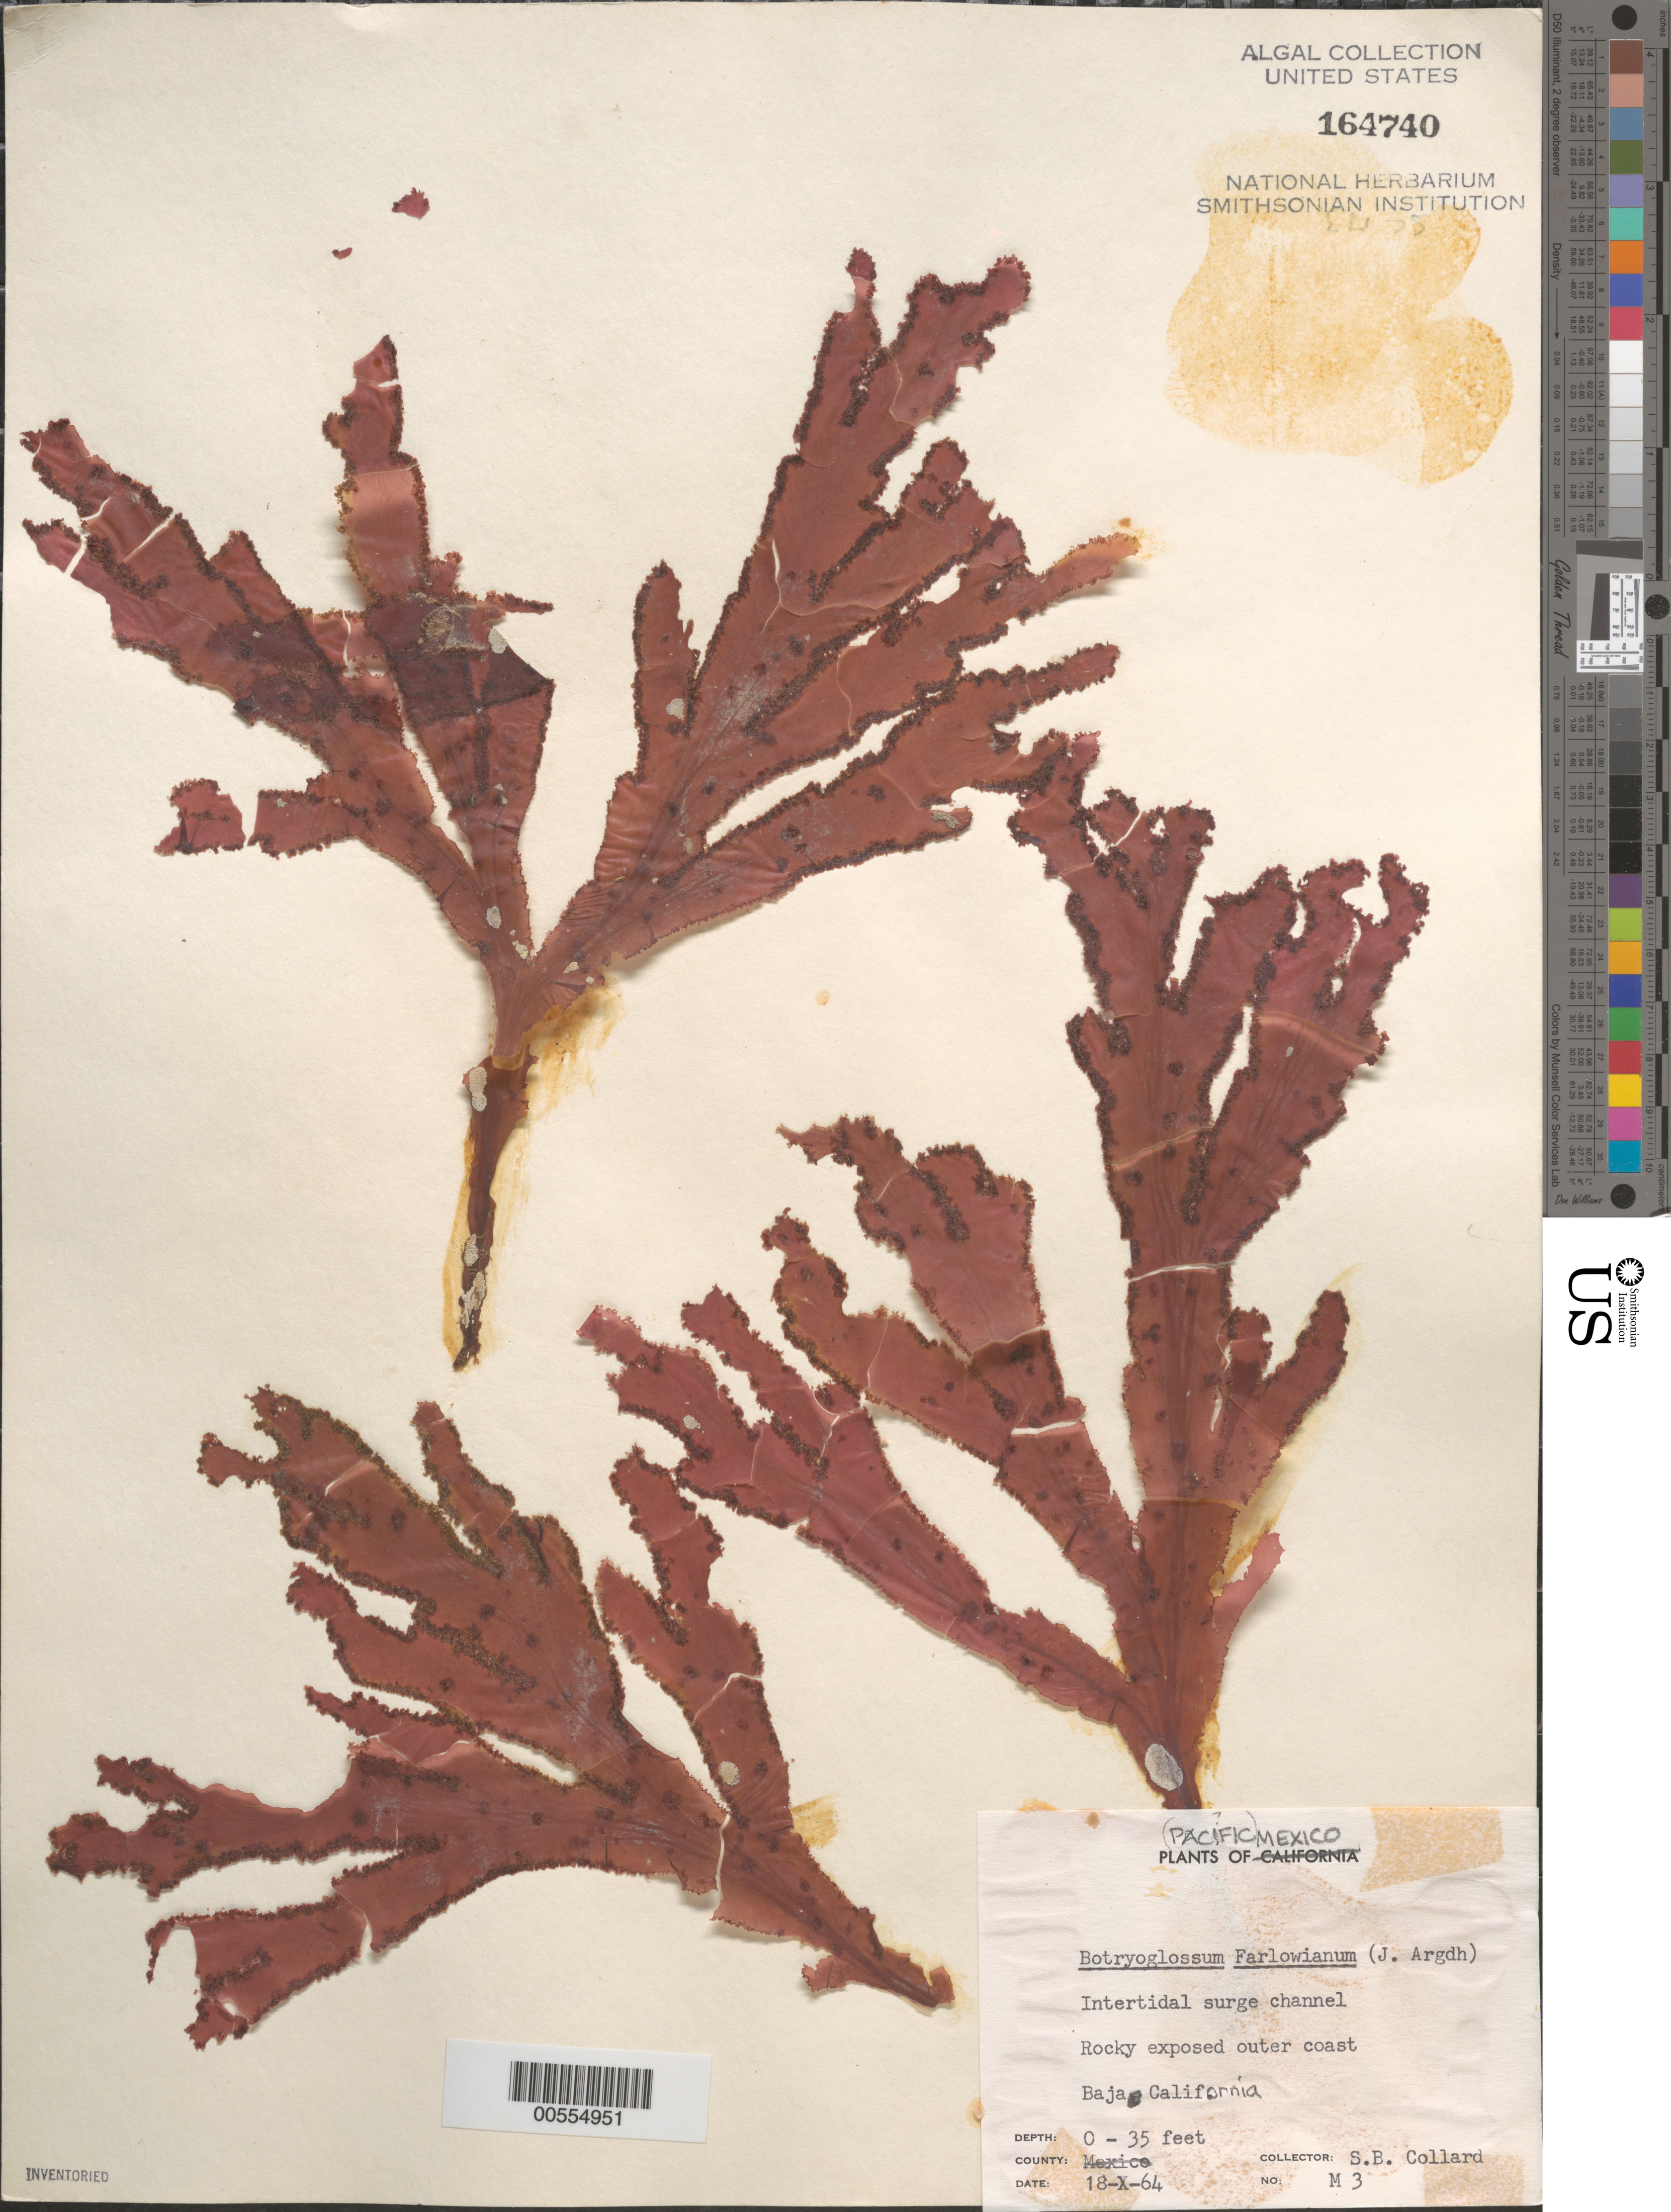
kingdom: Plantae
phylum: Rhodophyta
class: Florideophyceae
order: Ceramiales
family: Delesseriaceae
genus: Botryoglossum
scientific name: Botryoglossum farlowianum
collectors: S. Collard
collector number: M3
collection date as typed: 18 Oct 1964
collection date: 1964-10-18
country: Mexico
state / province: Baja California Norte / Baja California Sur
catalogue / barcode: US 164740